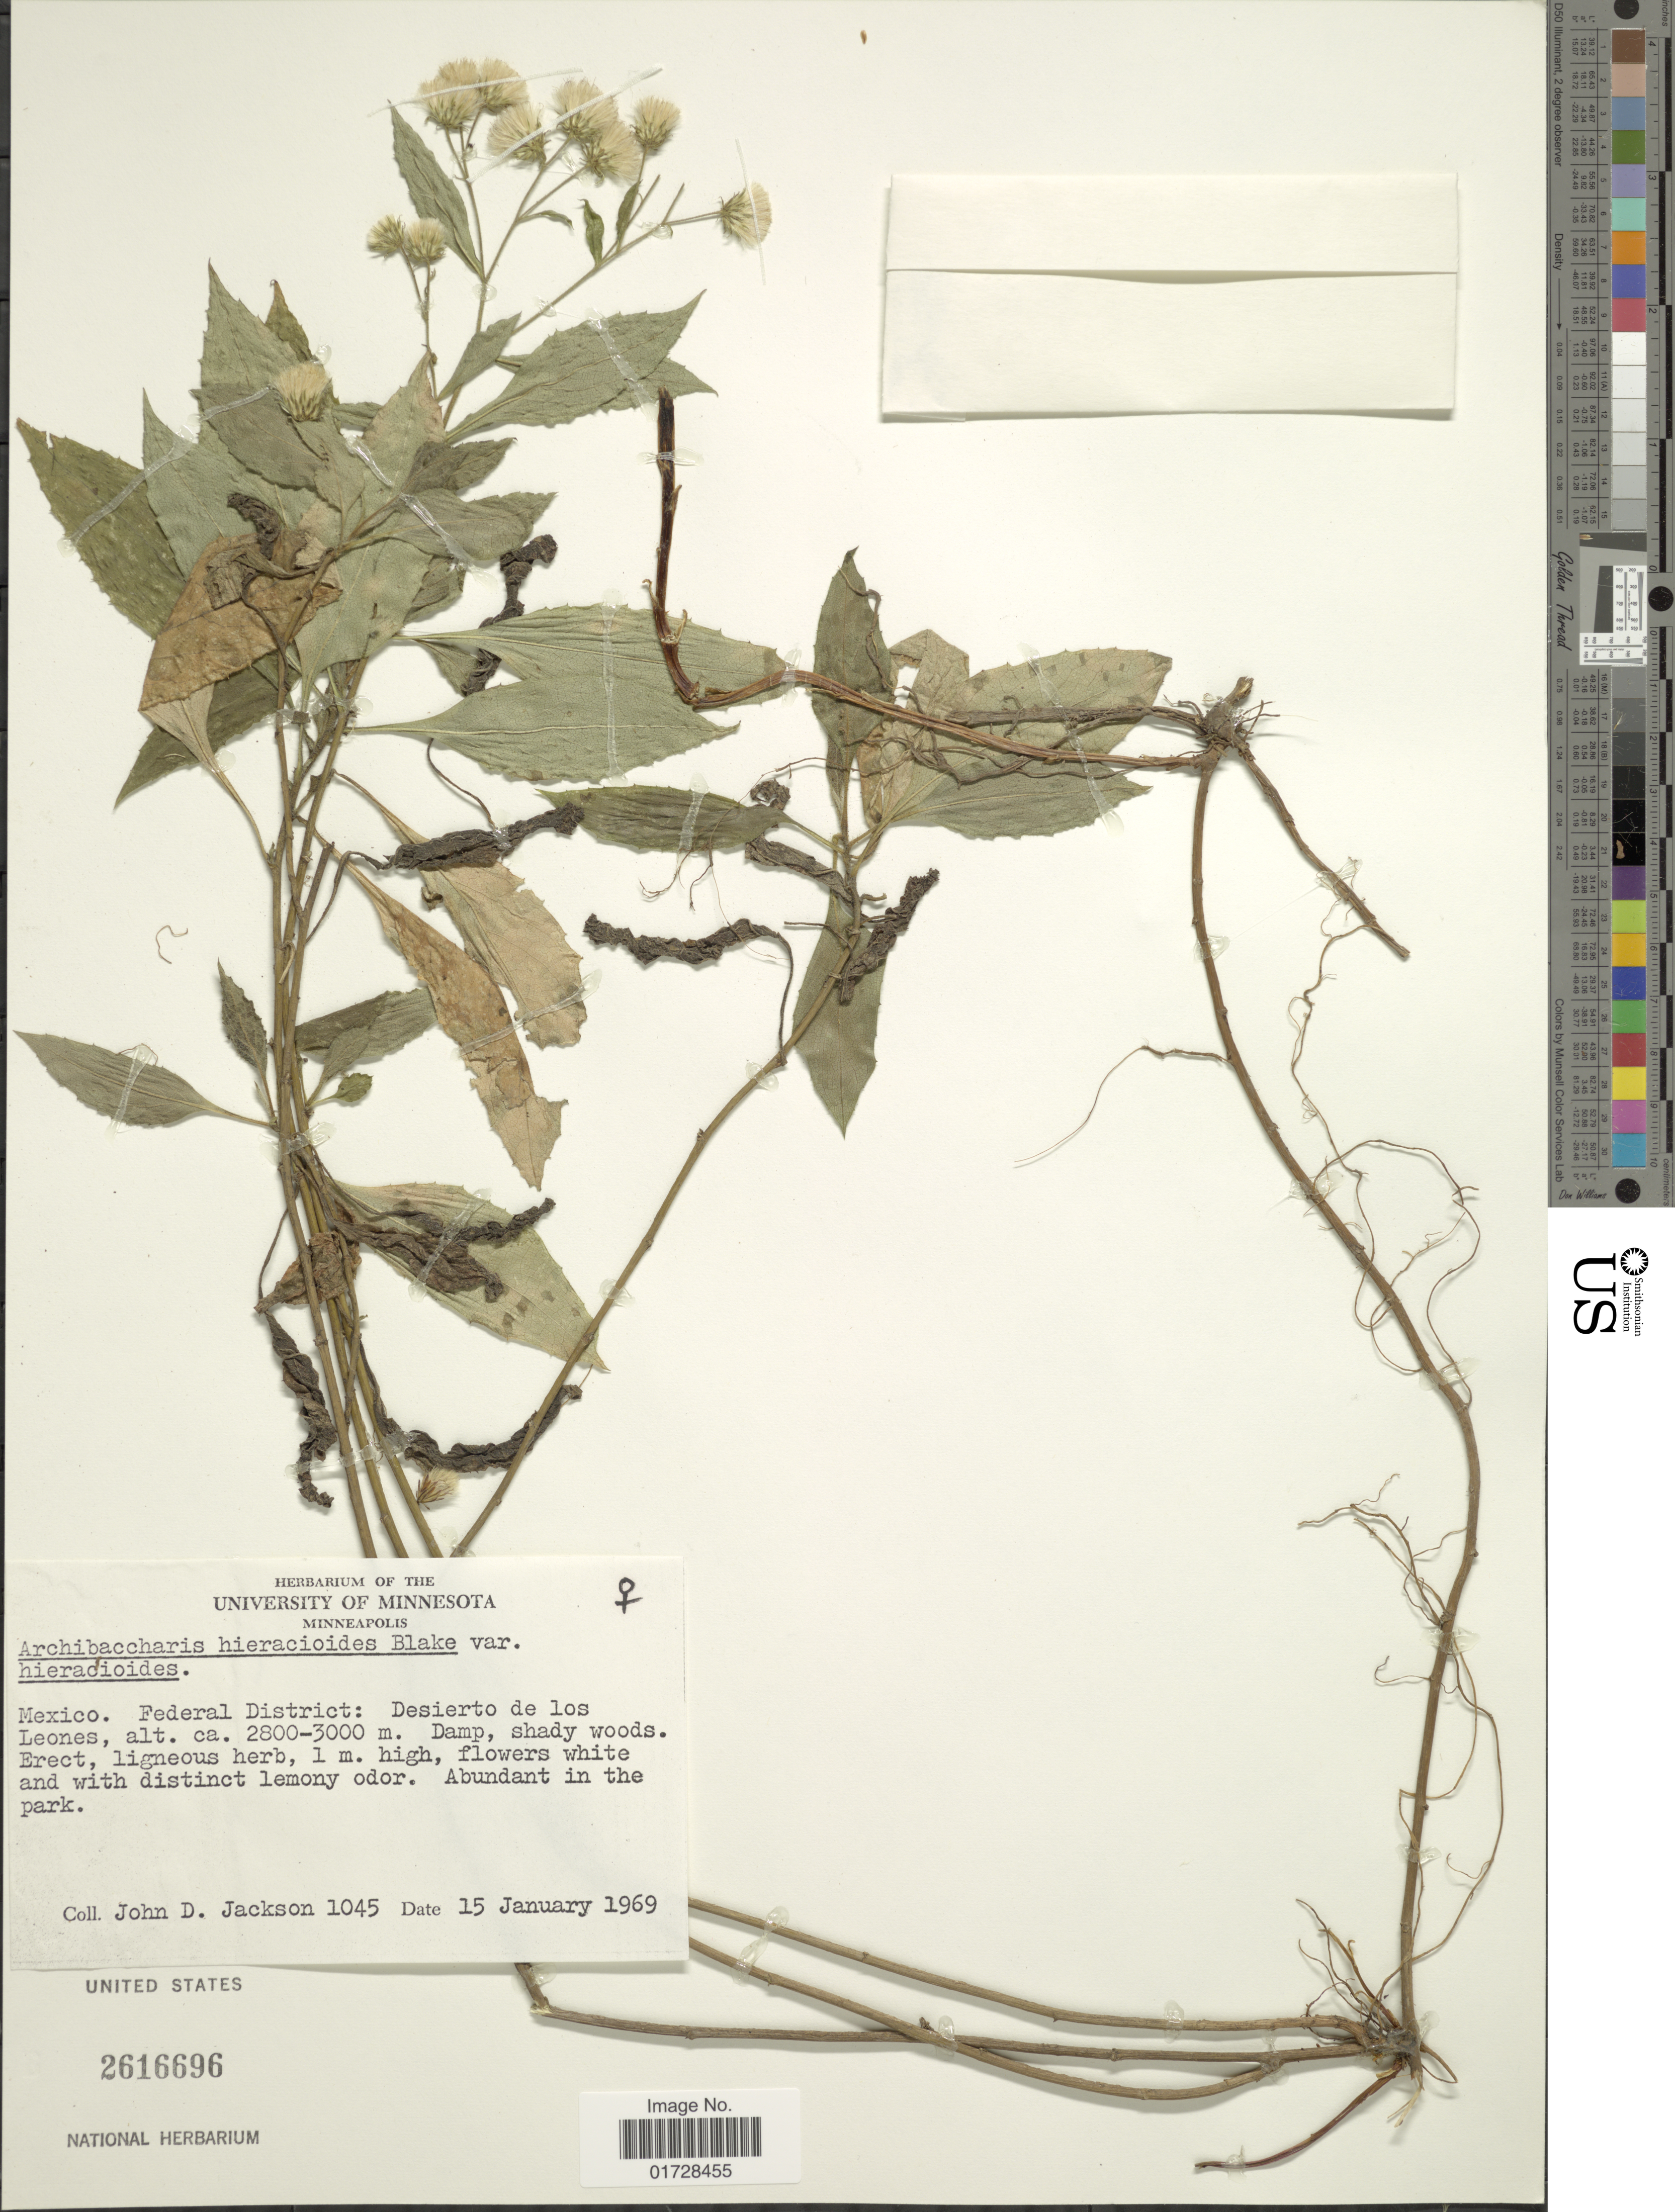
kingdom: Plantae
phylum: Tracheophyta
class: Magnoliopsida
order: Asterales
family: Asteraceae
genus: Archibaccharis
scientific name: Archibaccharis hieracioides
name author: (S.F. Blake) S.F. Blake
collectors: J. Jackson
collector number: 1045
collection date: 1969-01-15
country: Mexico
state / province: Distrito Federal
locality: Federal District, Desierto de los Leones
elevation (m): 2800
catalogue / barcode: US 2616696